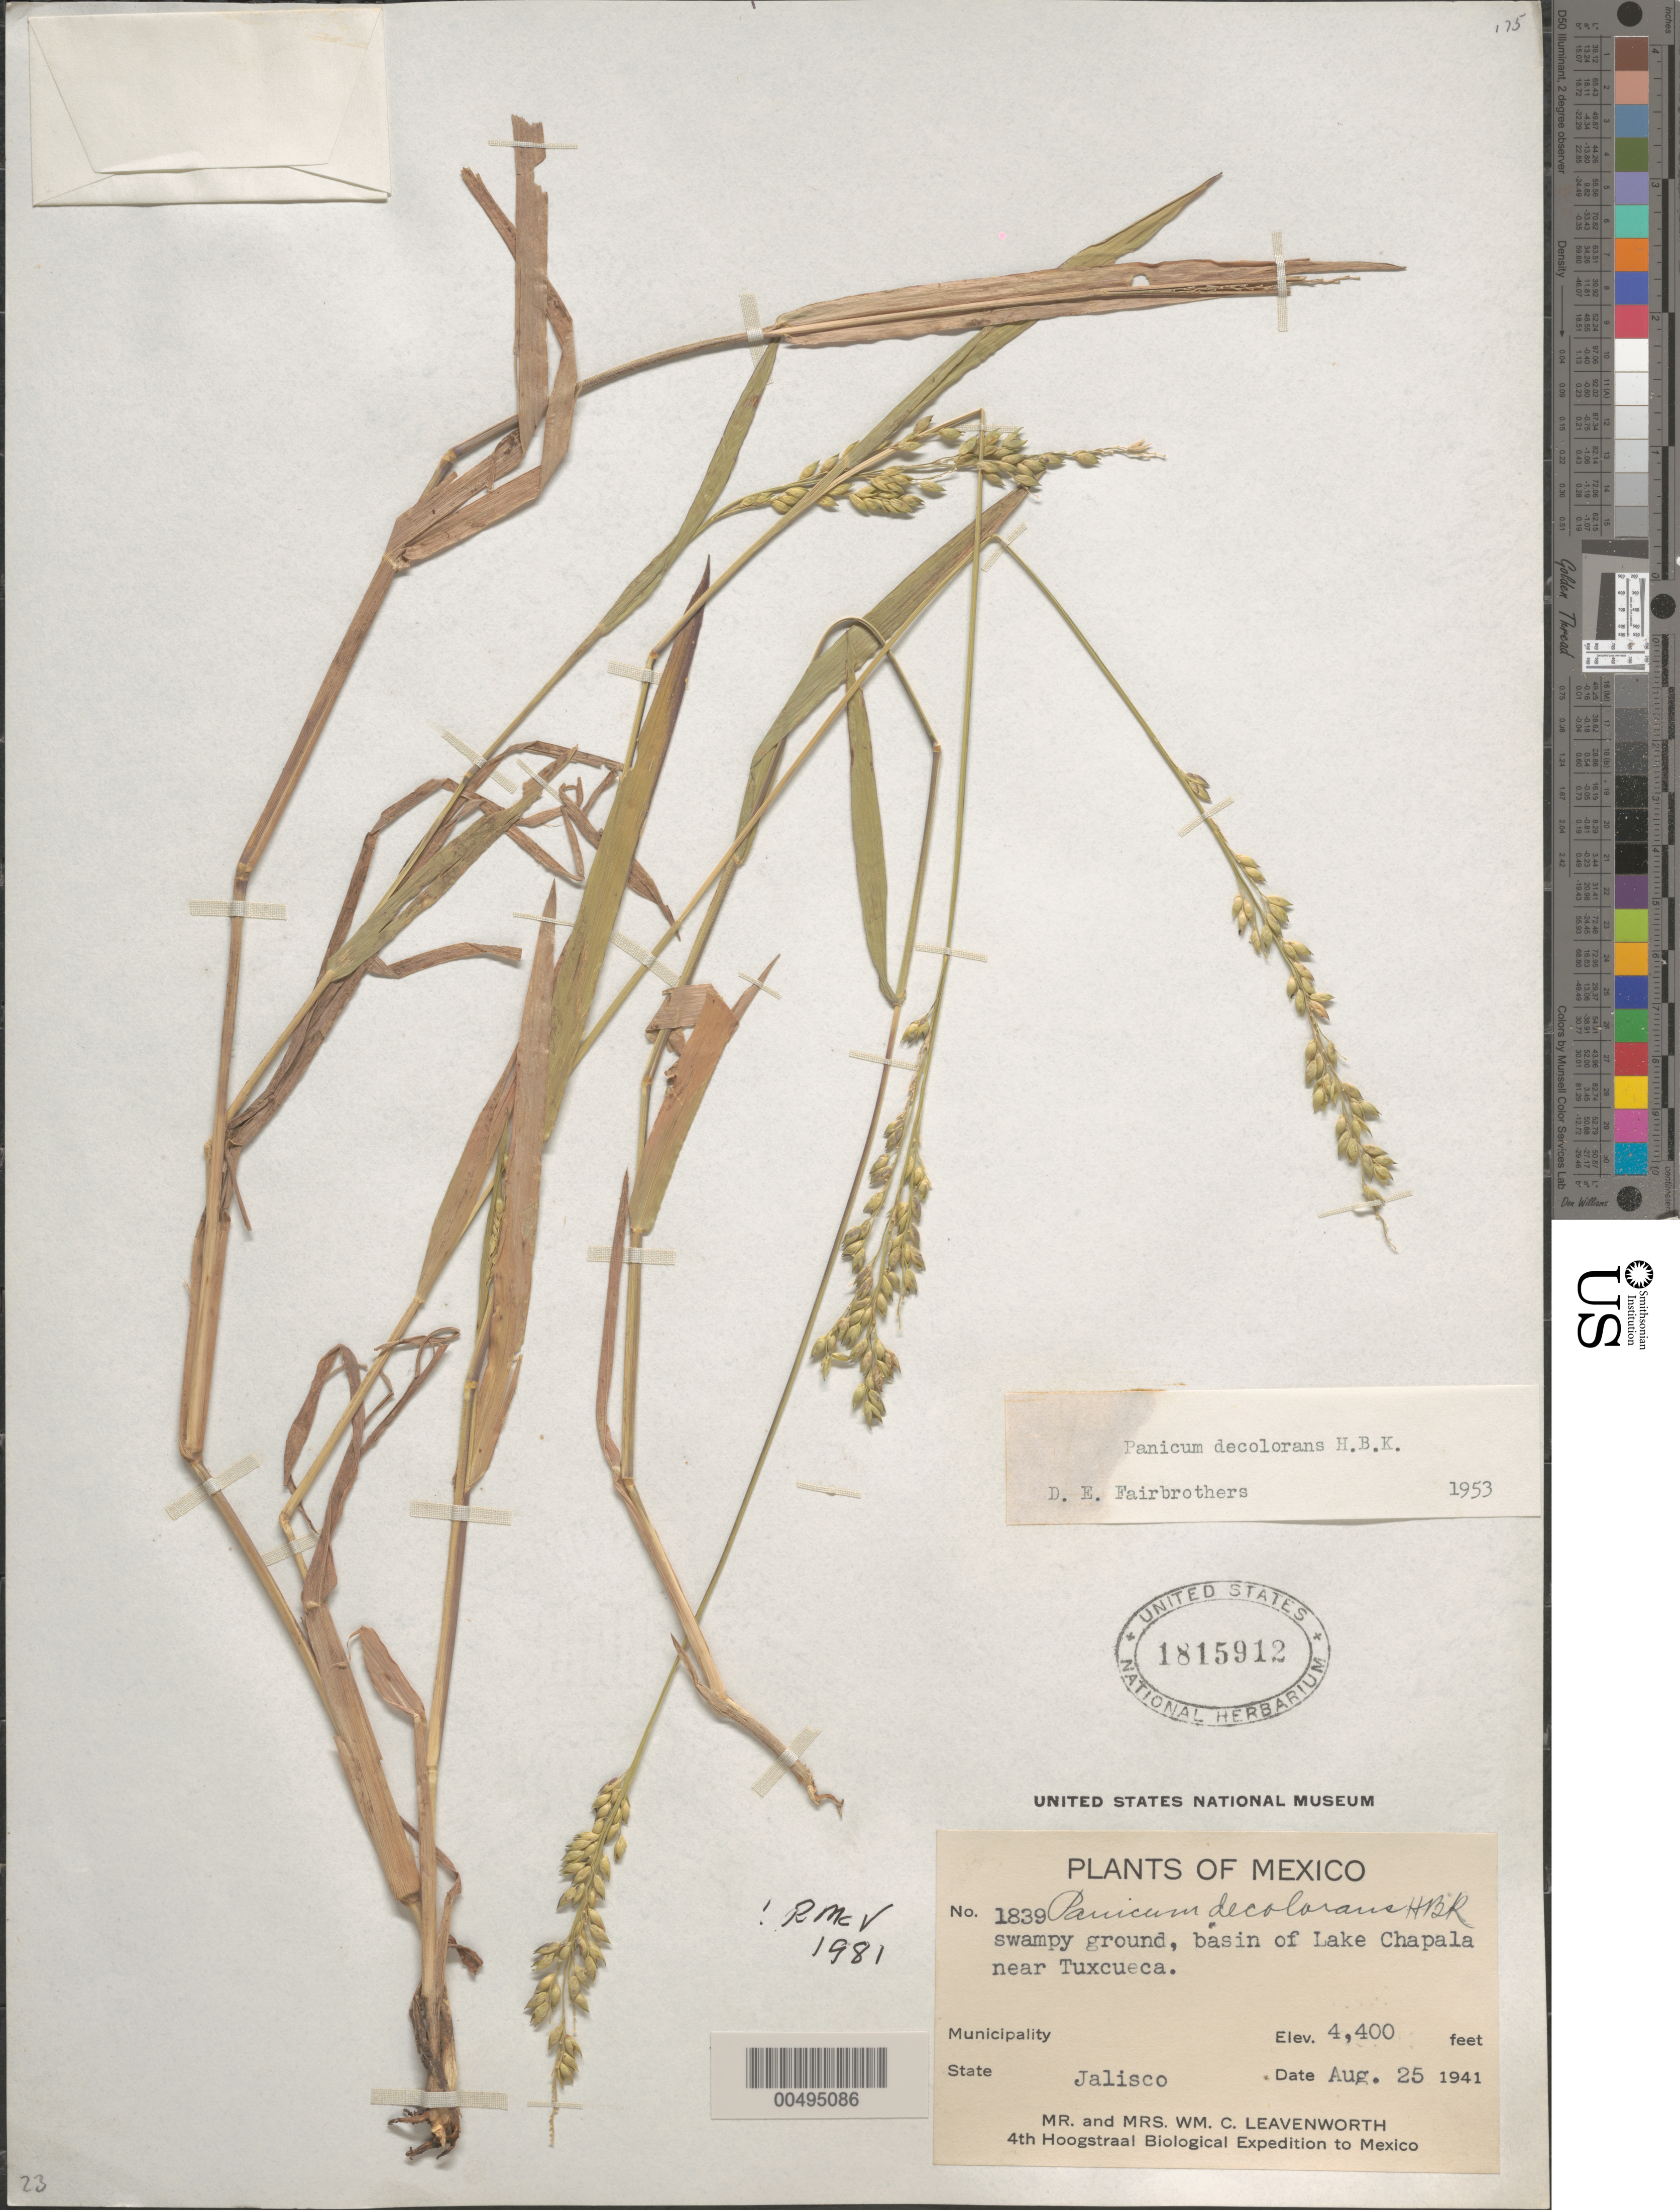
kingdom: Plantae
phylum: Tracheophyta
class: Liliopsida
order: Poales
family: Poaceae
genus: Panicum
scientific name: Panicum decolorans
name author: Kunth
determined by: Fairbrothers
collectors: W. C. Leavenworth & Mrs. W. C. Leavenworth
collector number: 1839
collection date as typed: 25 Aug 1941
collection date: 1941-08-25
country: Mexico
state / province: Jalisco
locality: Basin of Lake Chapala, near Tuxcueca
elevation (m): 1341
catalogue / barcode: US 1815912